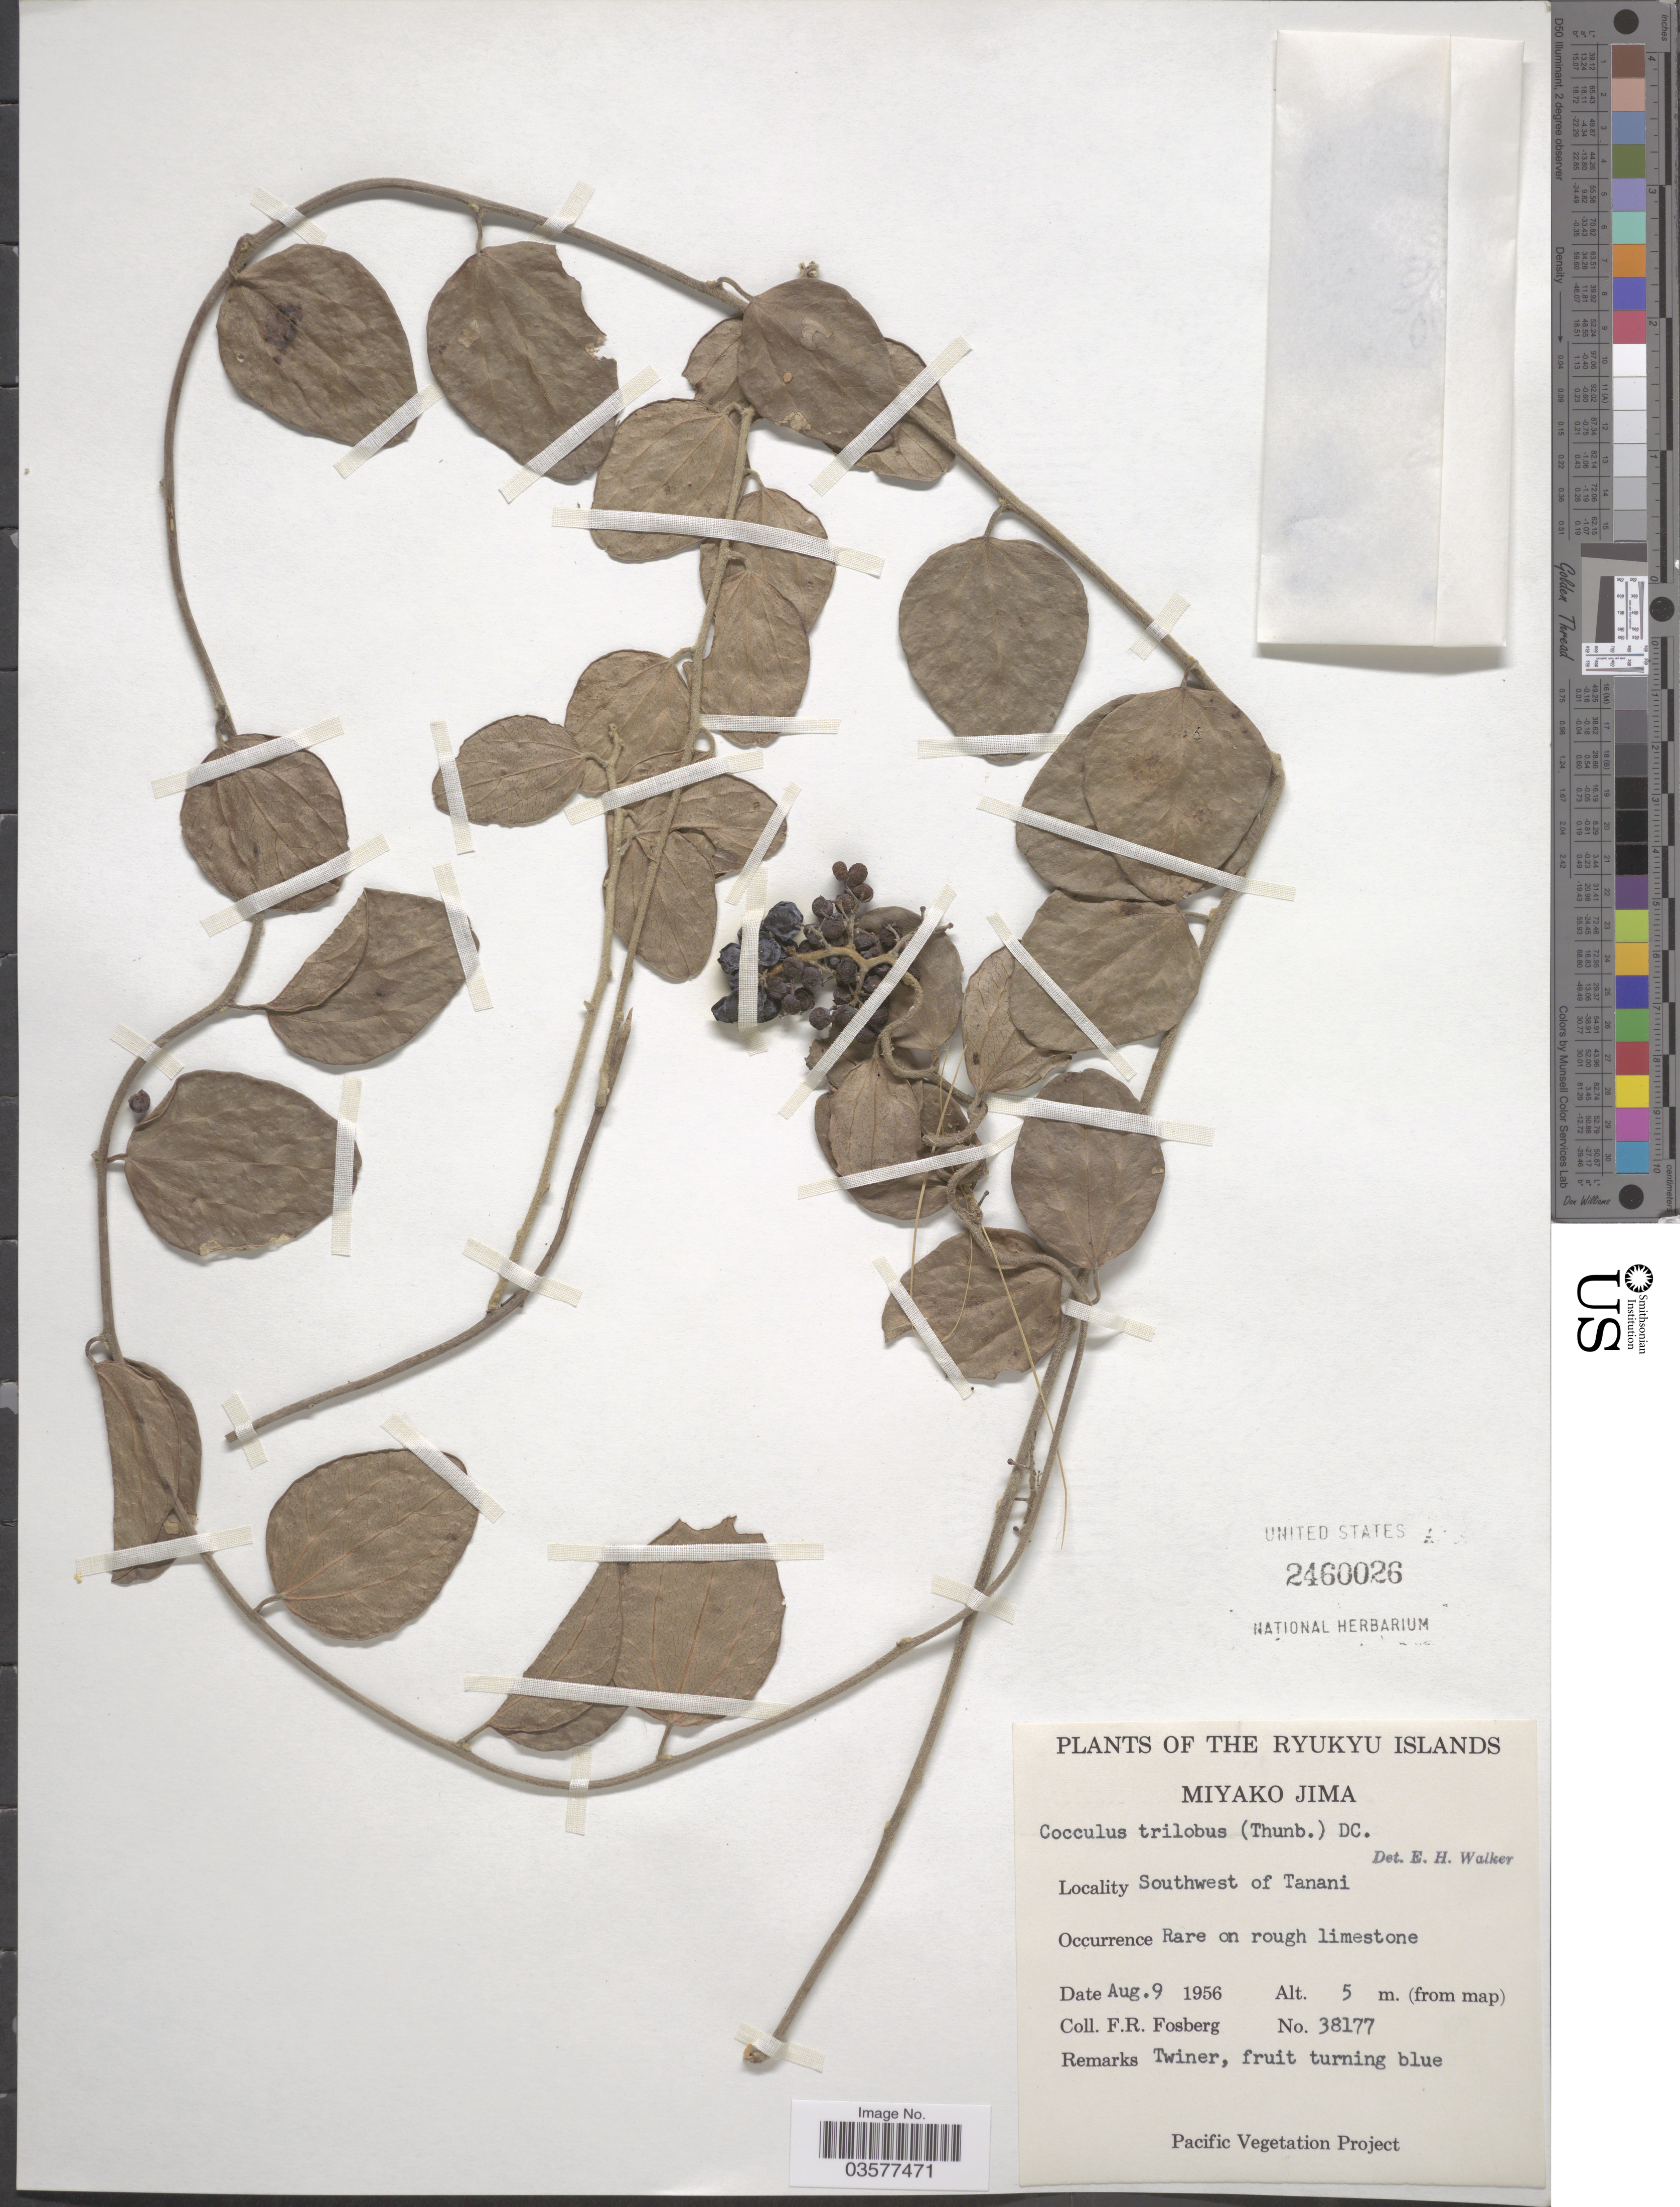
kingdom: Plantae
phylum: Tracheophyta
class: Magnoliopsida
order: Ranunculales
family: Menispermaceae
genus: Cocculus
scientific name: Cocculus orbiculatus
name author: (L.) DC.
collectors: F. R. Fosberg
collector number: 38177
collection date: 1956-08-09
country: Japan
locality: The Ryukyu Islands. Miyako Jima. Southwest of Tanani.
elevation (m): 5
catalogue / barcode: US 2460026